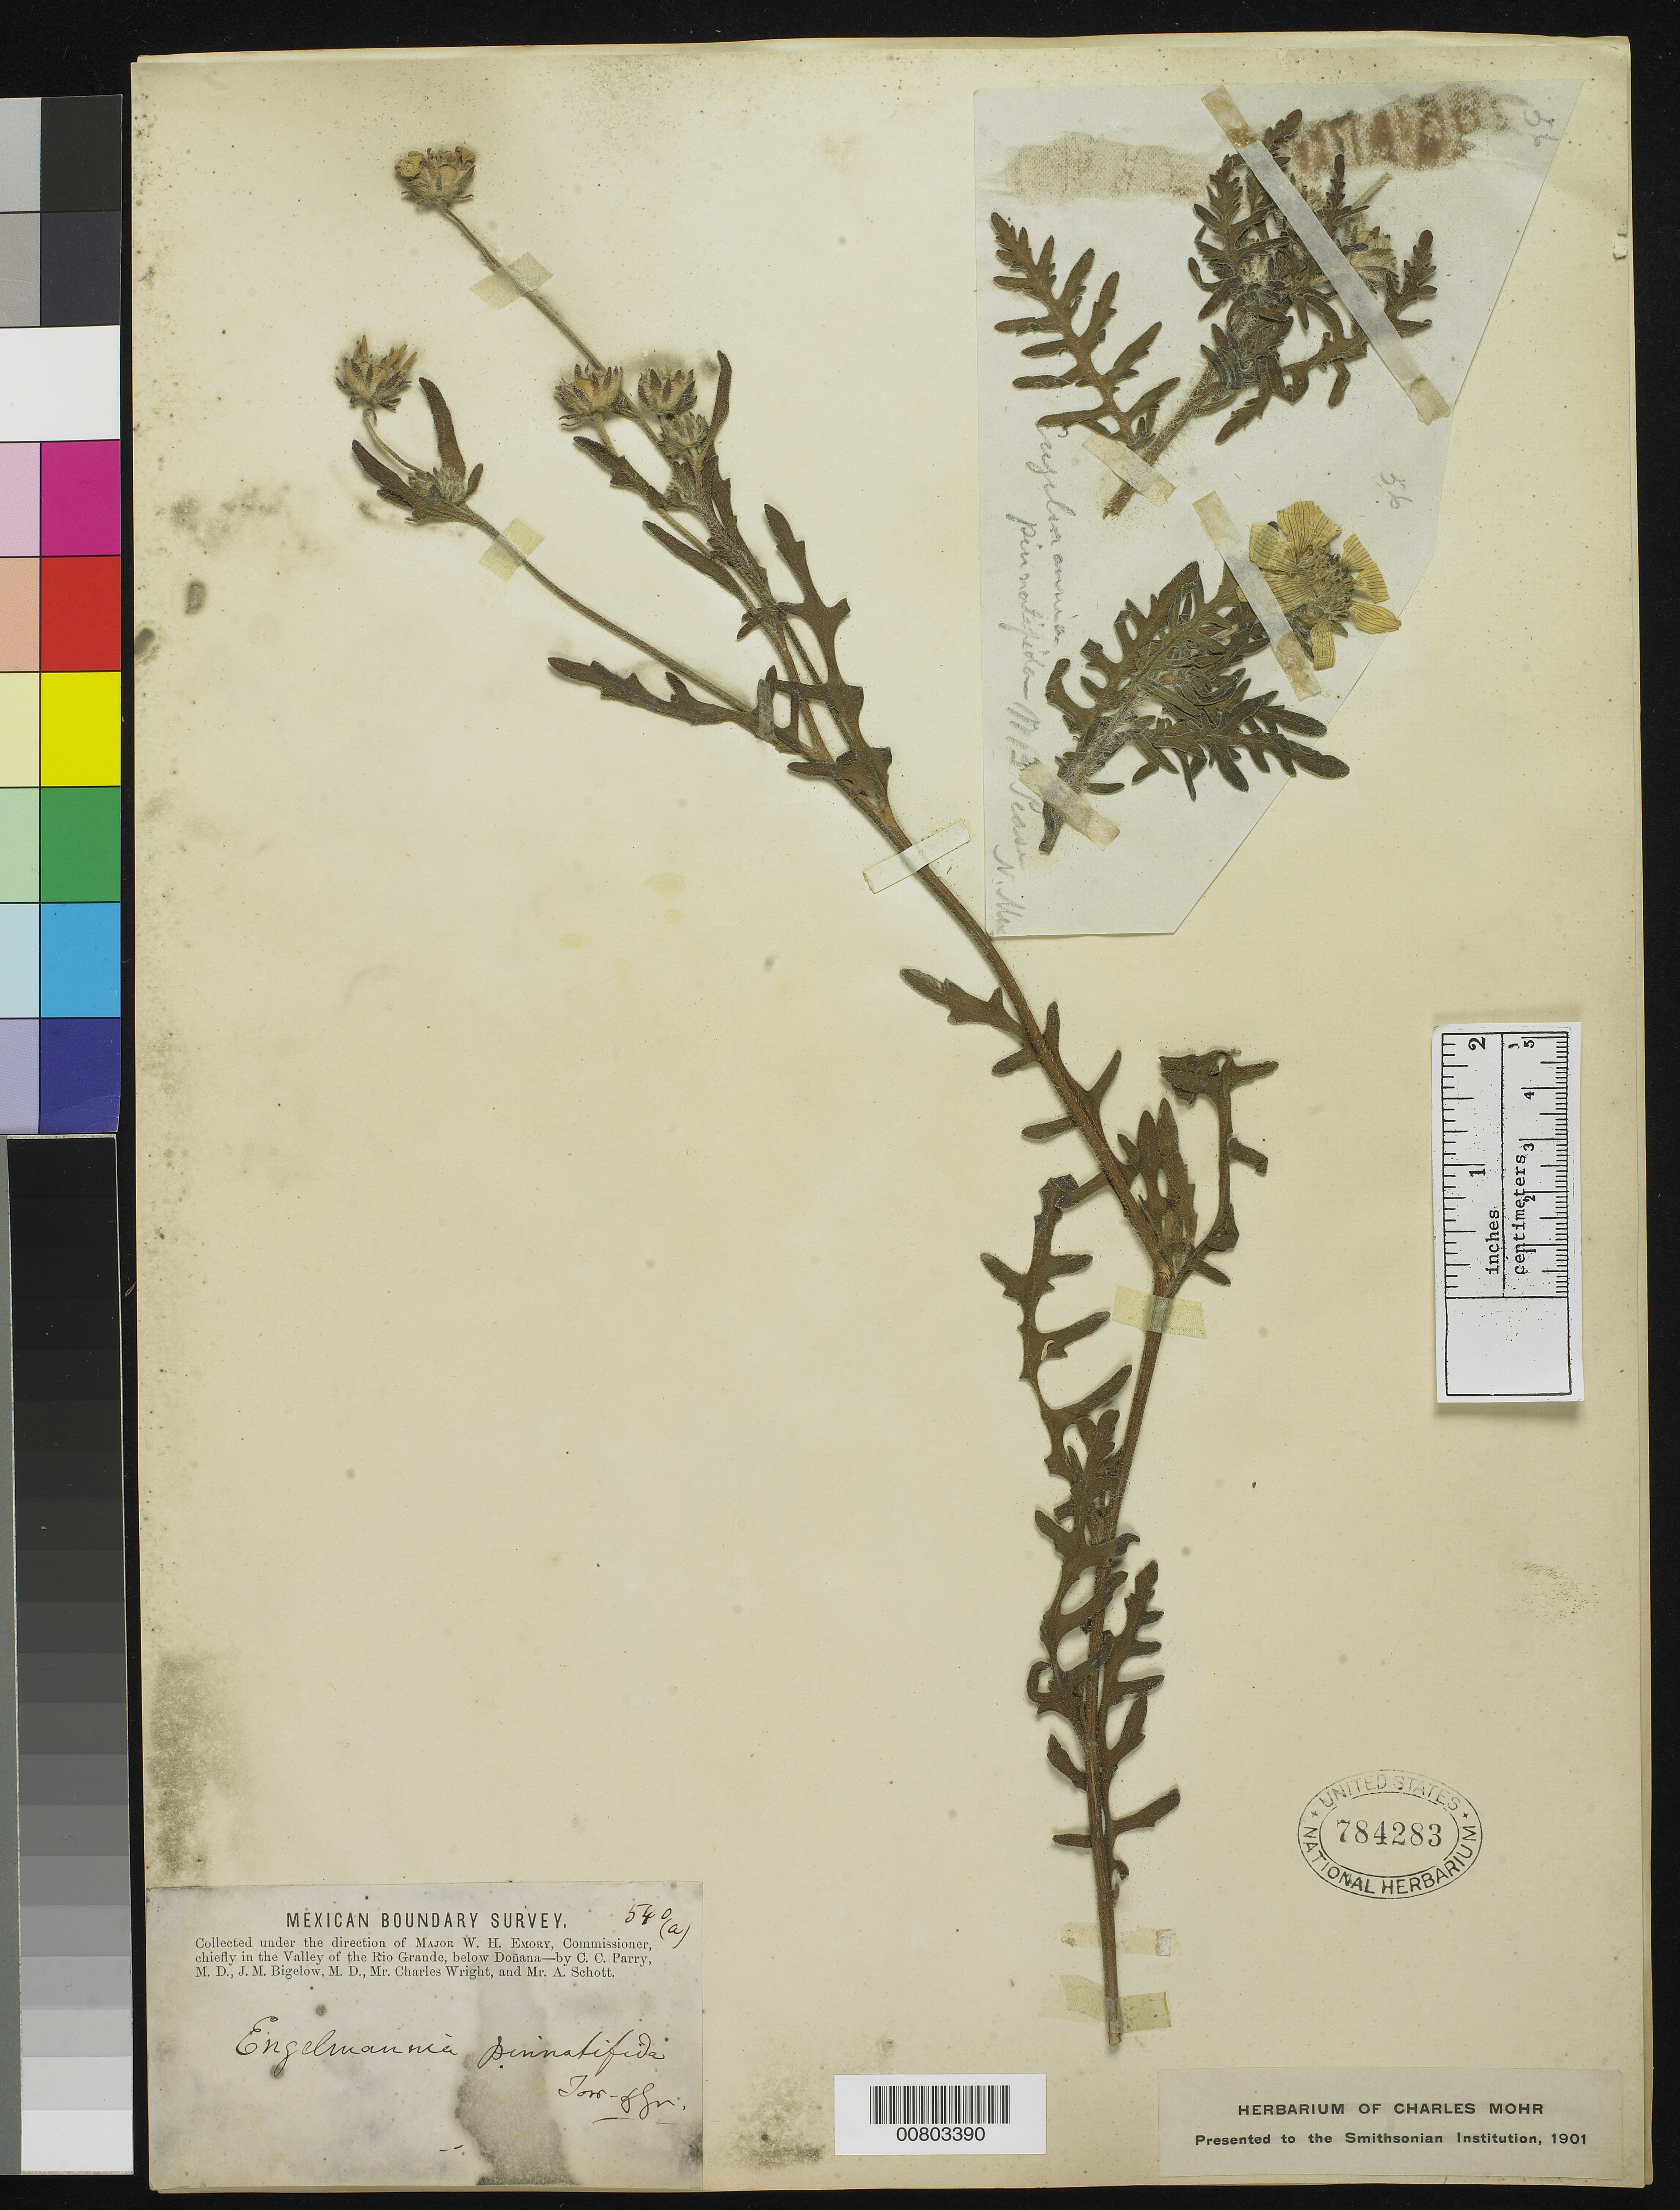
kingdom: Plantae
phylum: Tracheophyta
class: Magnoliopsida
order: Asterales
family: Asteraceae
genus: Engelmannia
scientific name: Engelmannia pinnatifida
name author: Torr. & A. Gray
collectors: C. C. Parry, J. M. Bigelow, C. Wright & A. C. V. Schott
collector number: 540a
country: United States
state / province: New Mexico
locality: Valley of the Rio Grande, below Doñana, New Mexico.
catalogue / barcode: US 784283